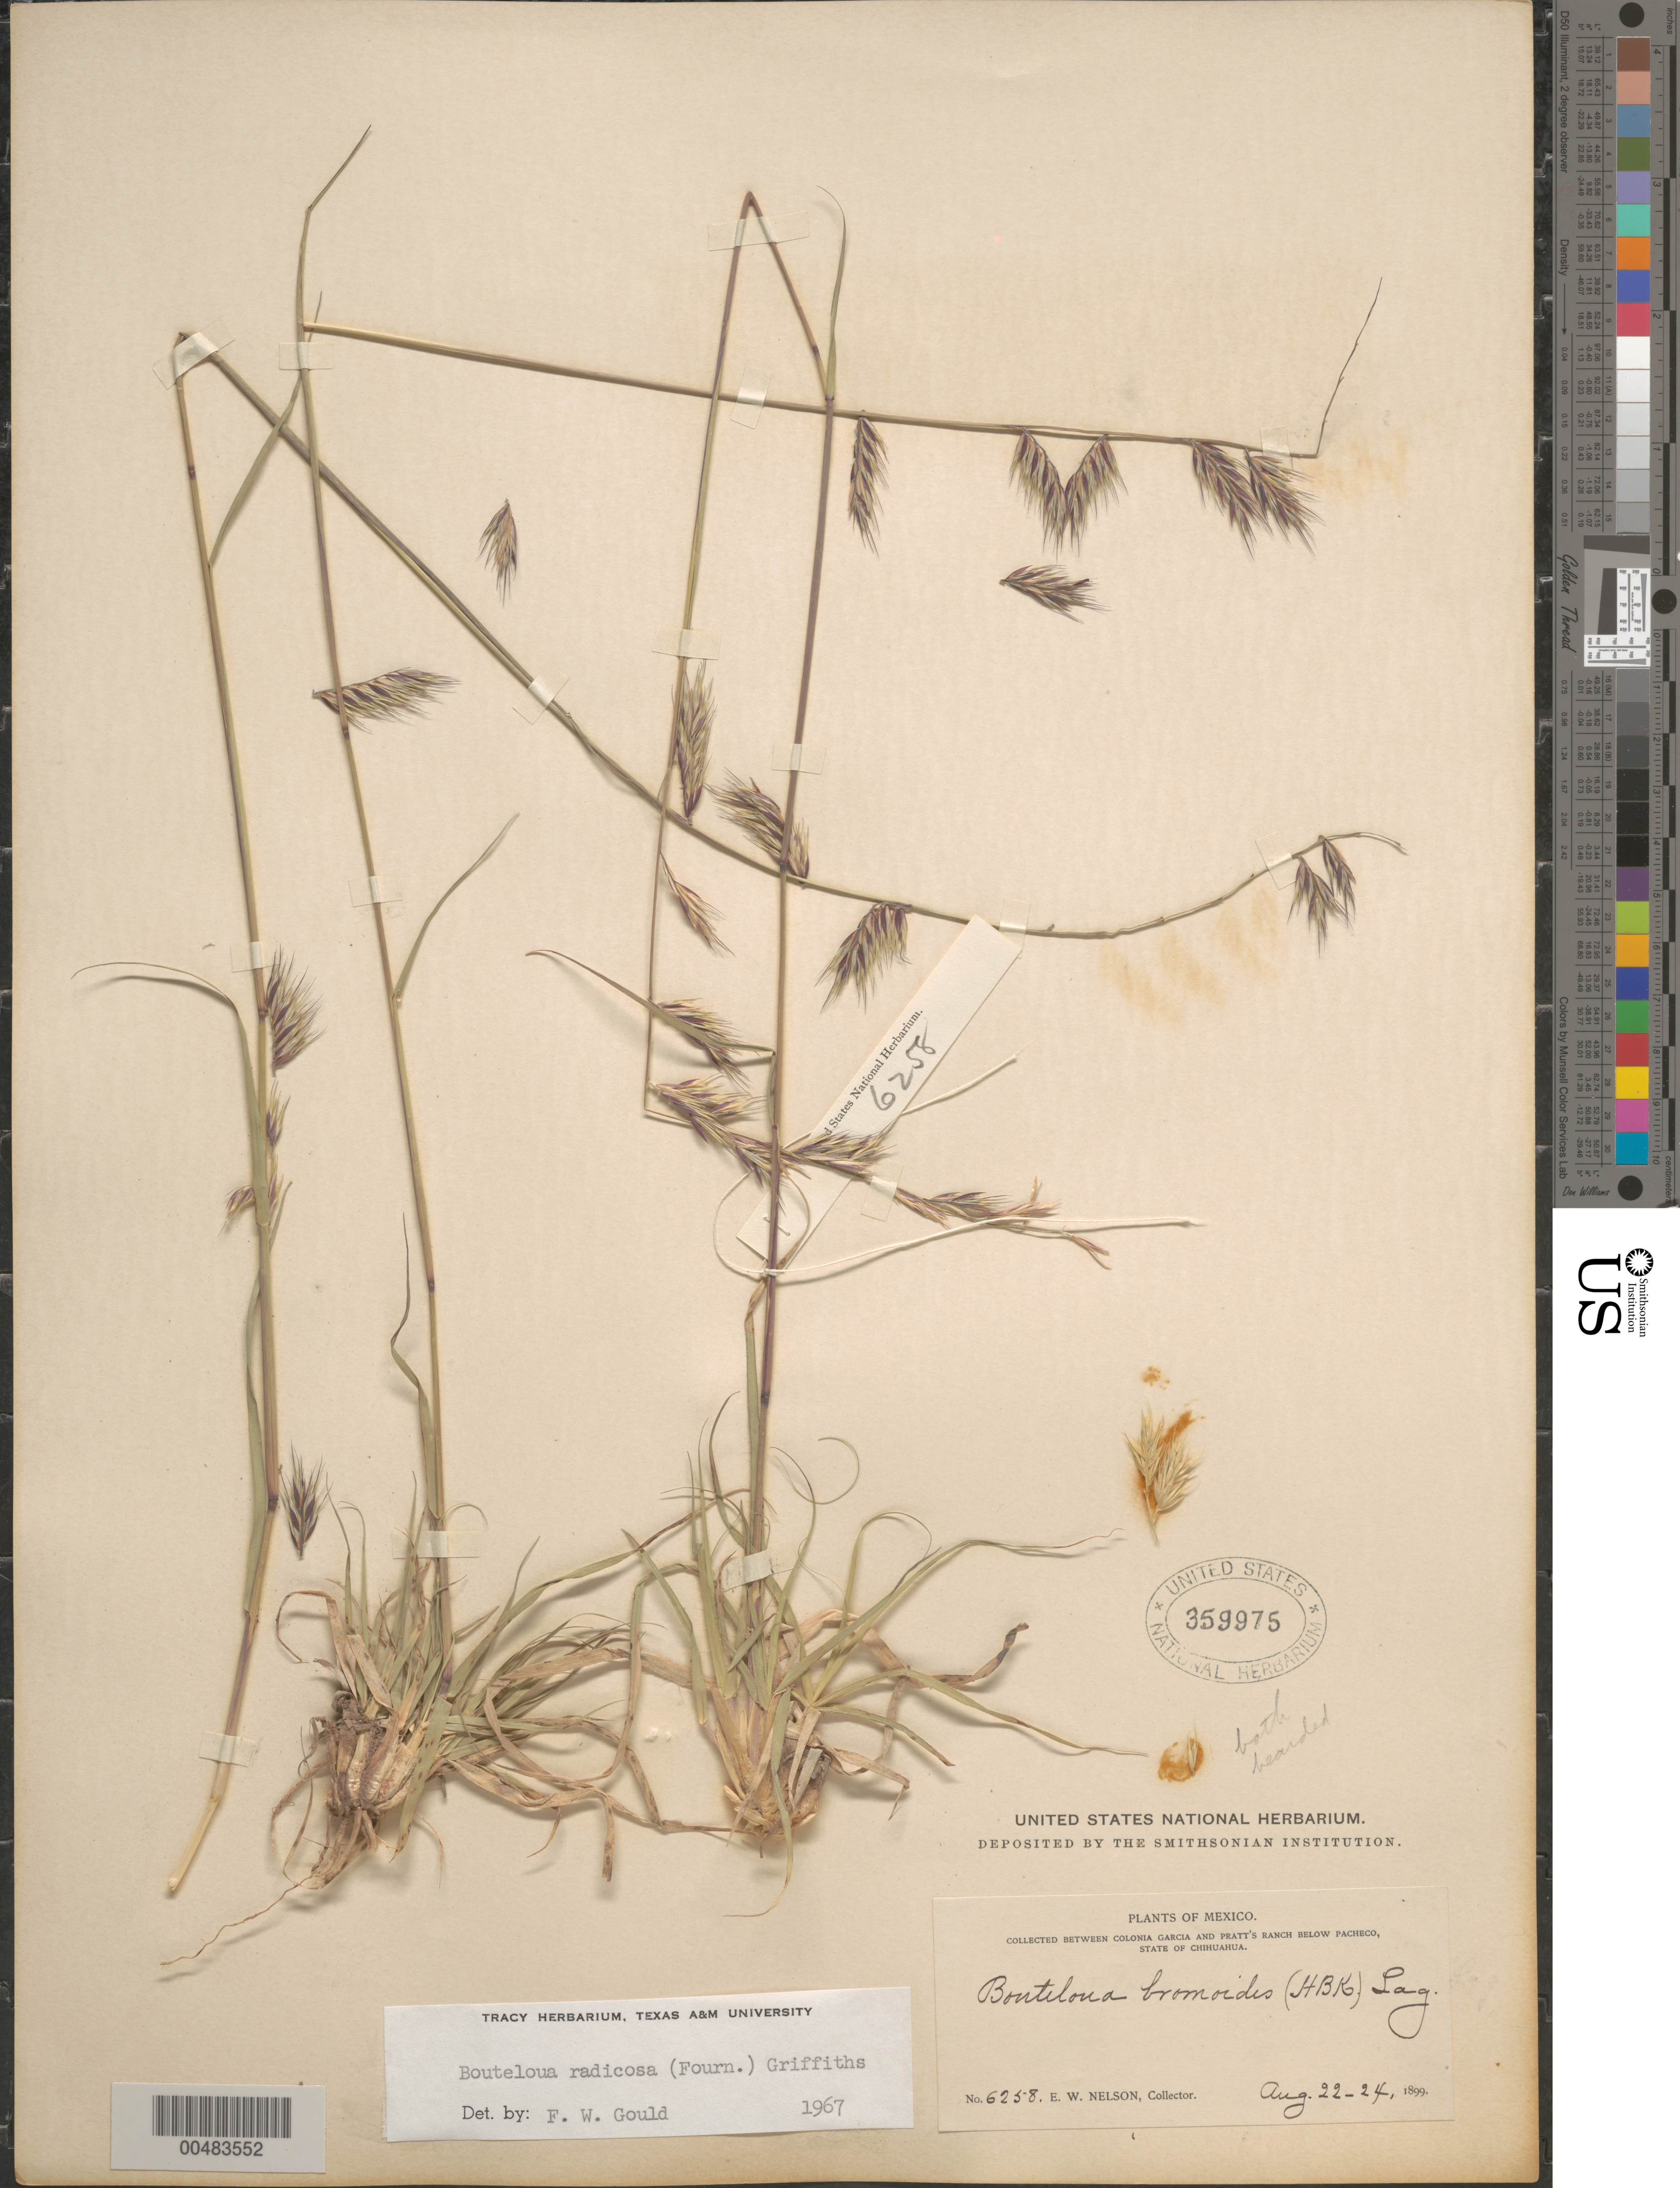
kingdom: Plantae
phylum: Tracheophyta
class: Liliopsida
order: Poales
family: Poaceae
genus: Bouteloua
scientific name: Bouteloua radicosa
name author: (E. Fourn.) Griffiths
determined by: Gould, F. W.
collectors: E. W. Nelson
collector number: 6258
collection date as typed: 22 Aug 1899 to 24 Aug 1899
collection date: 1899-08-22/1899-08-24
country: Mexico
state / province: Chihuahua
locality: Between Colonia Garcia and Pratt's Ranch below Pacheco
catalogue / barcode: US 359975